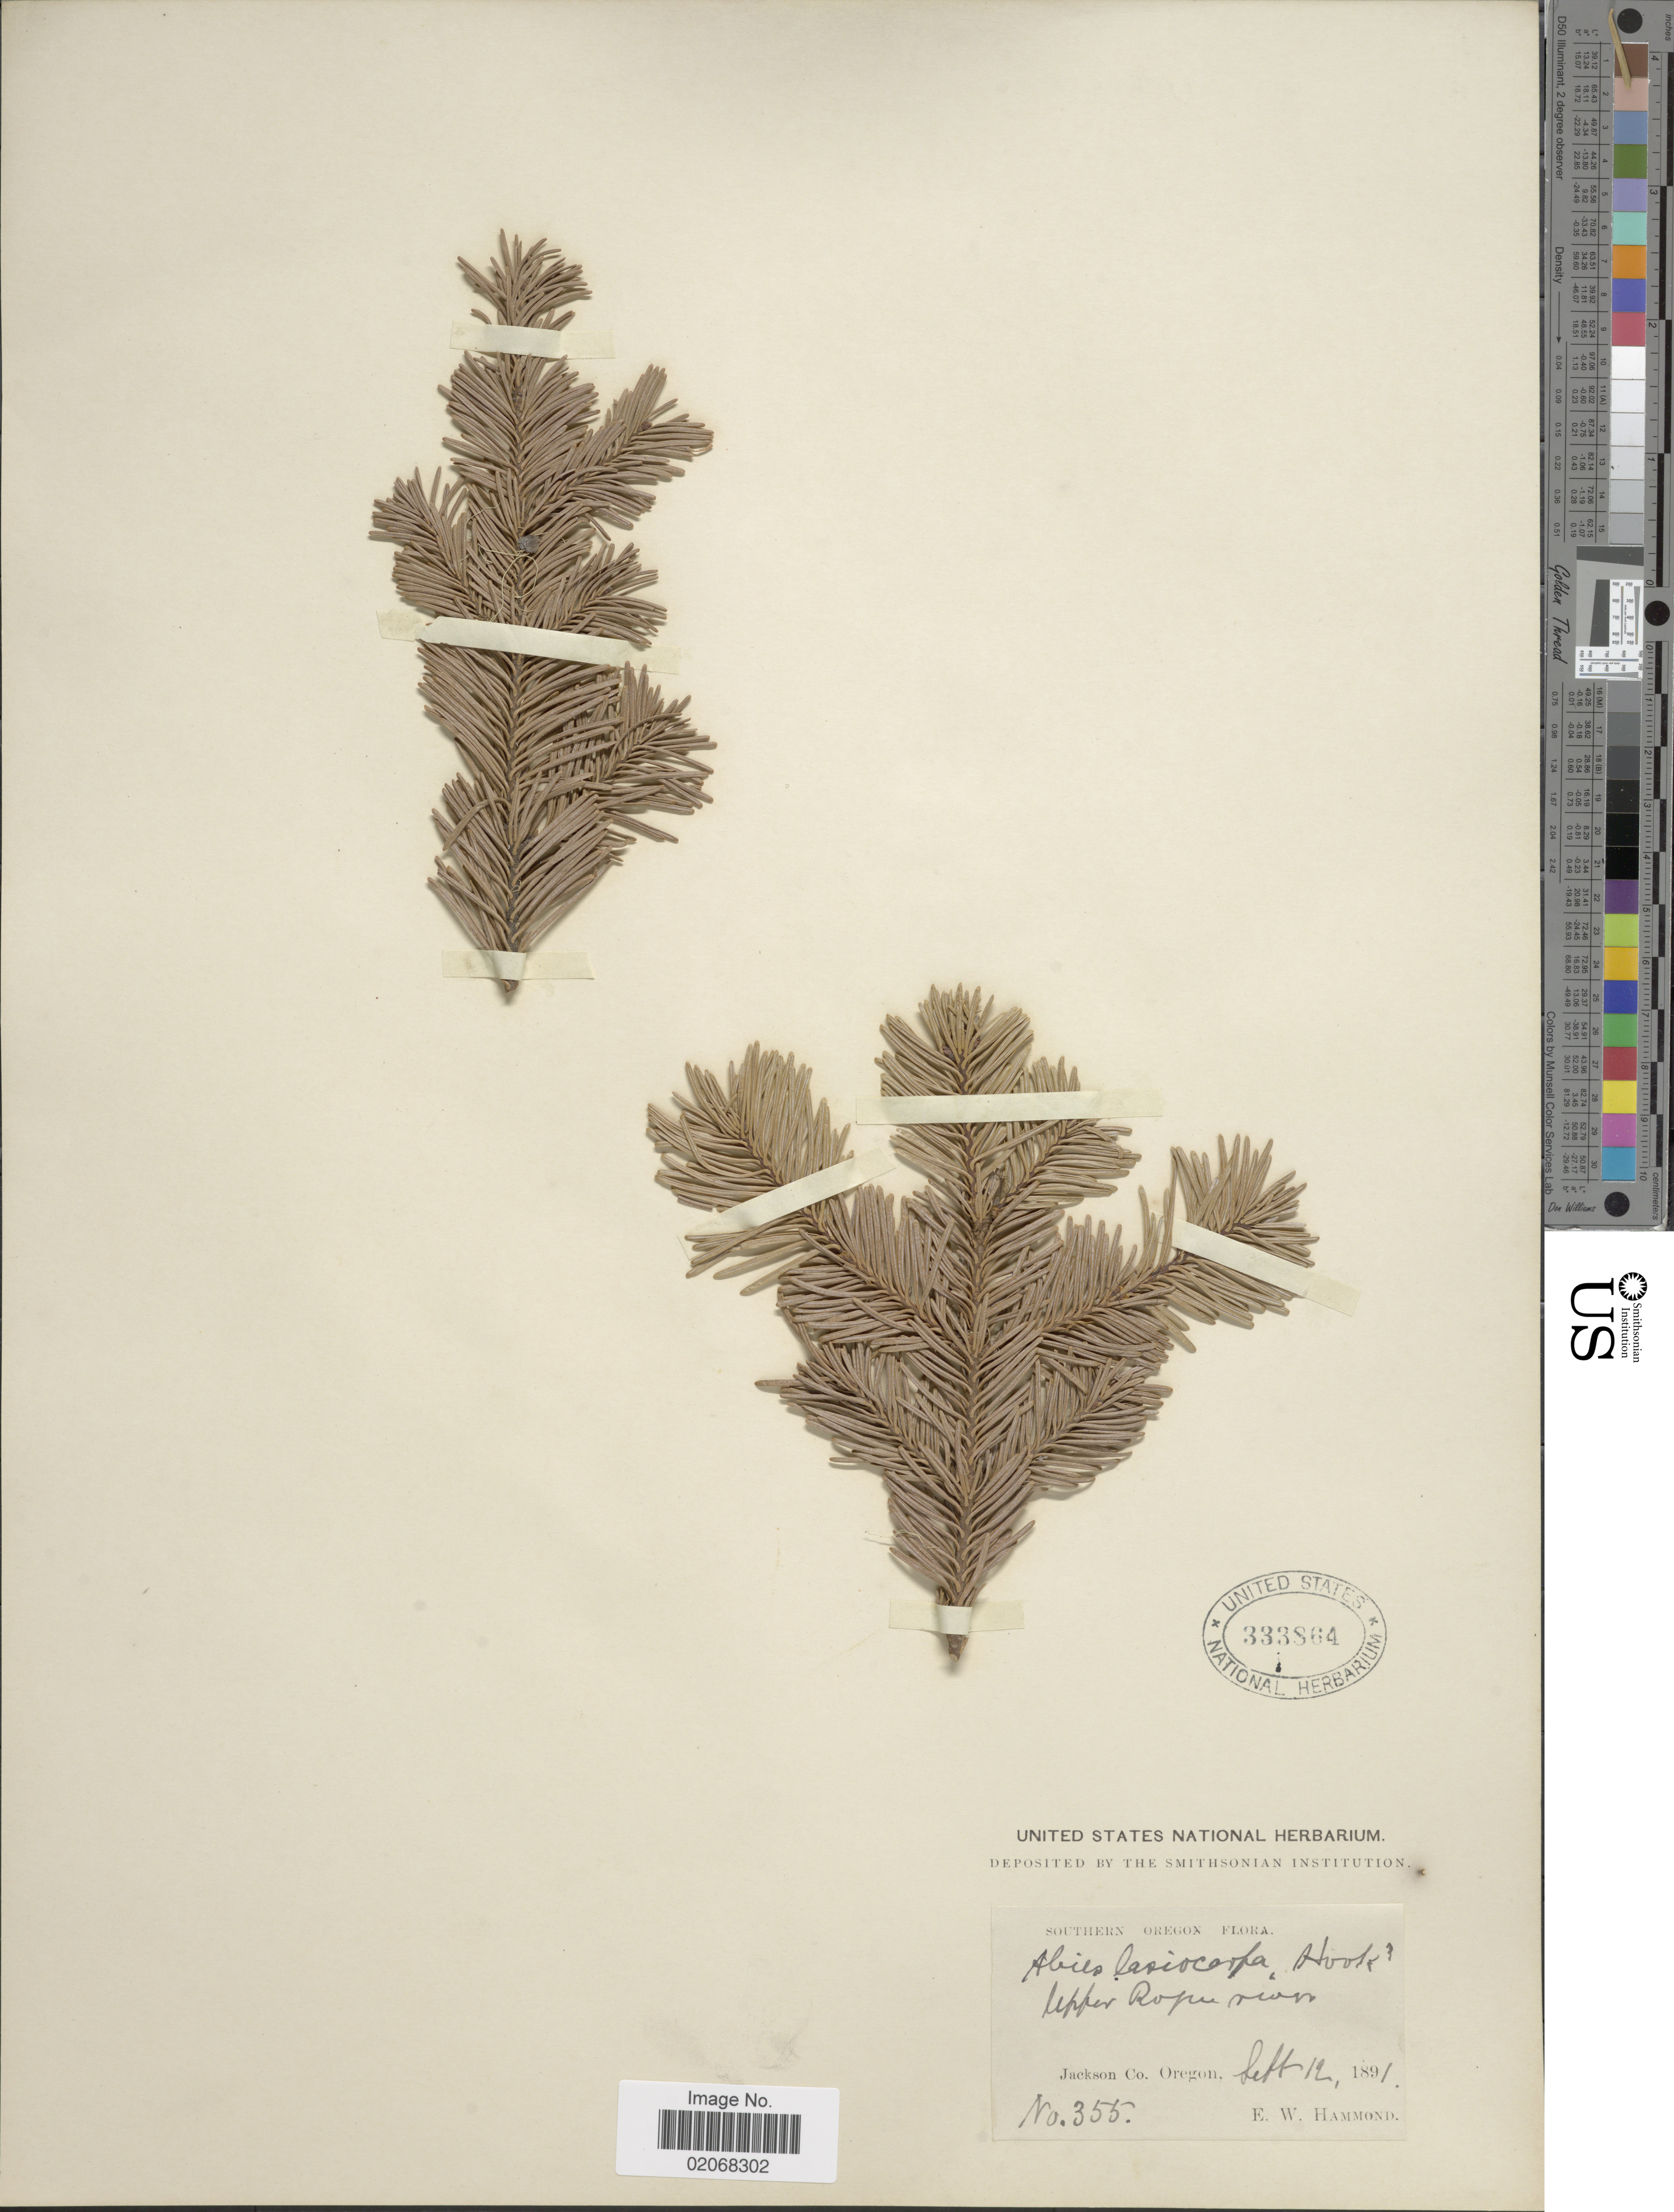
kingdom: Plantae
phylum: Tracheophyta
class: Pinopsida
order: Pinales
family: Pinaceae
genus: Abies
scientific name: Abies concolor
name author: (Gordon & Glend.) Lindl. ex Hildebr.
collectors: E. Hammond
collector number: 355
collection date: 1891-09-12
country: United States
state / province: Oregon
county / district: Jackson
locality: Southern Oregon, Upper Ropu river, Jackson Co.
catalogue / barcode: US 333864